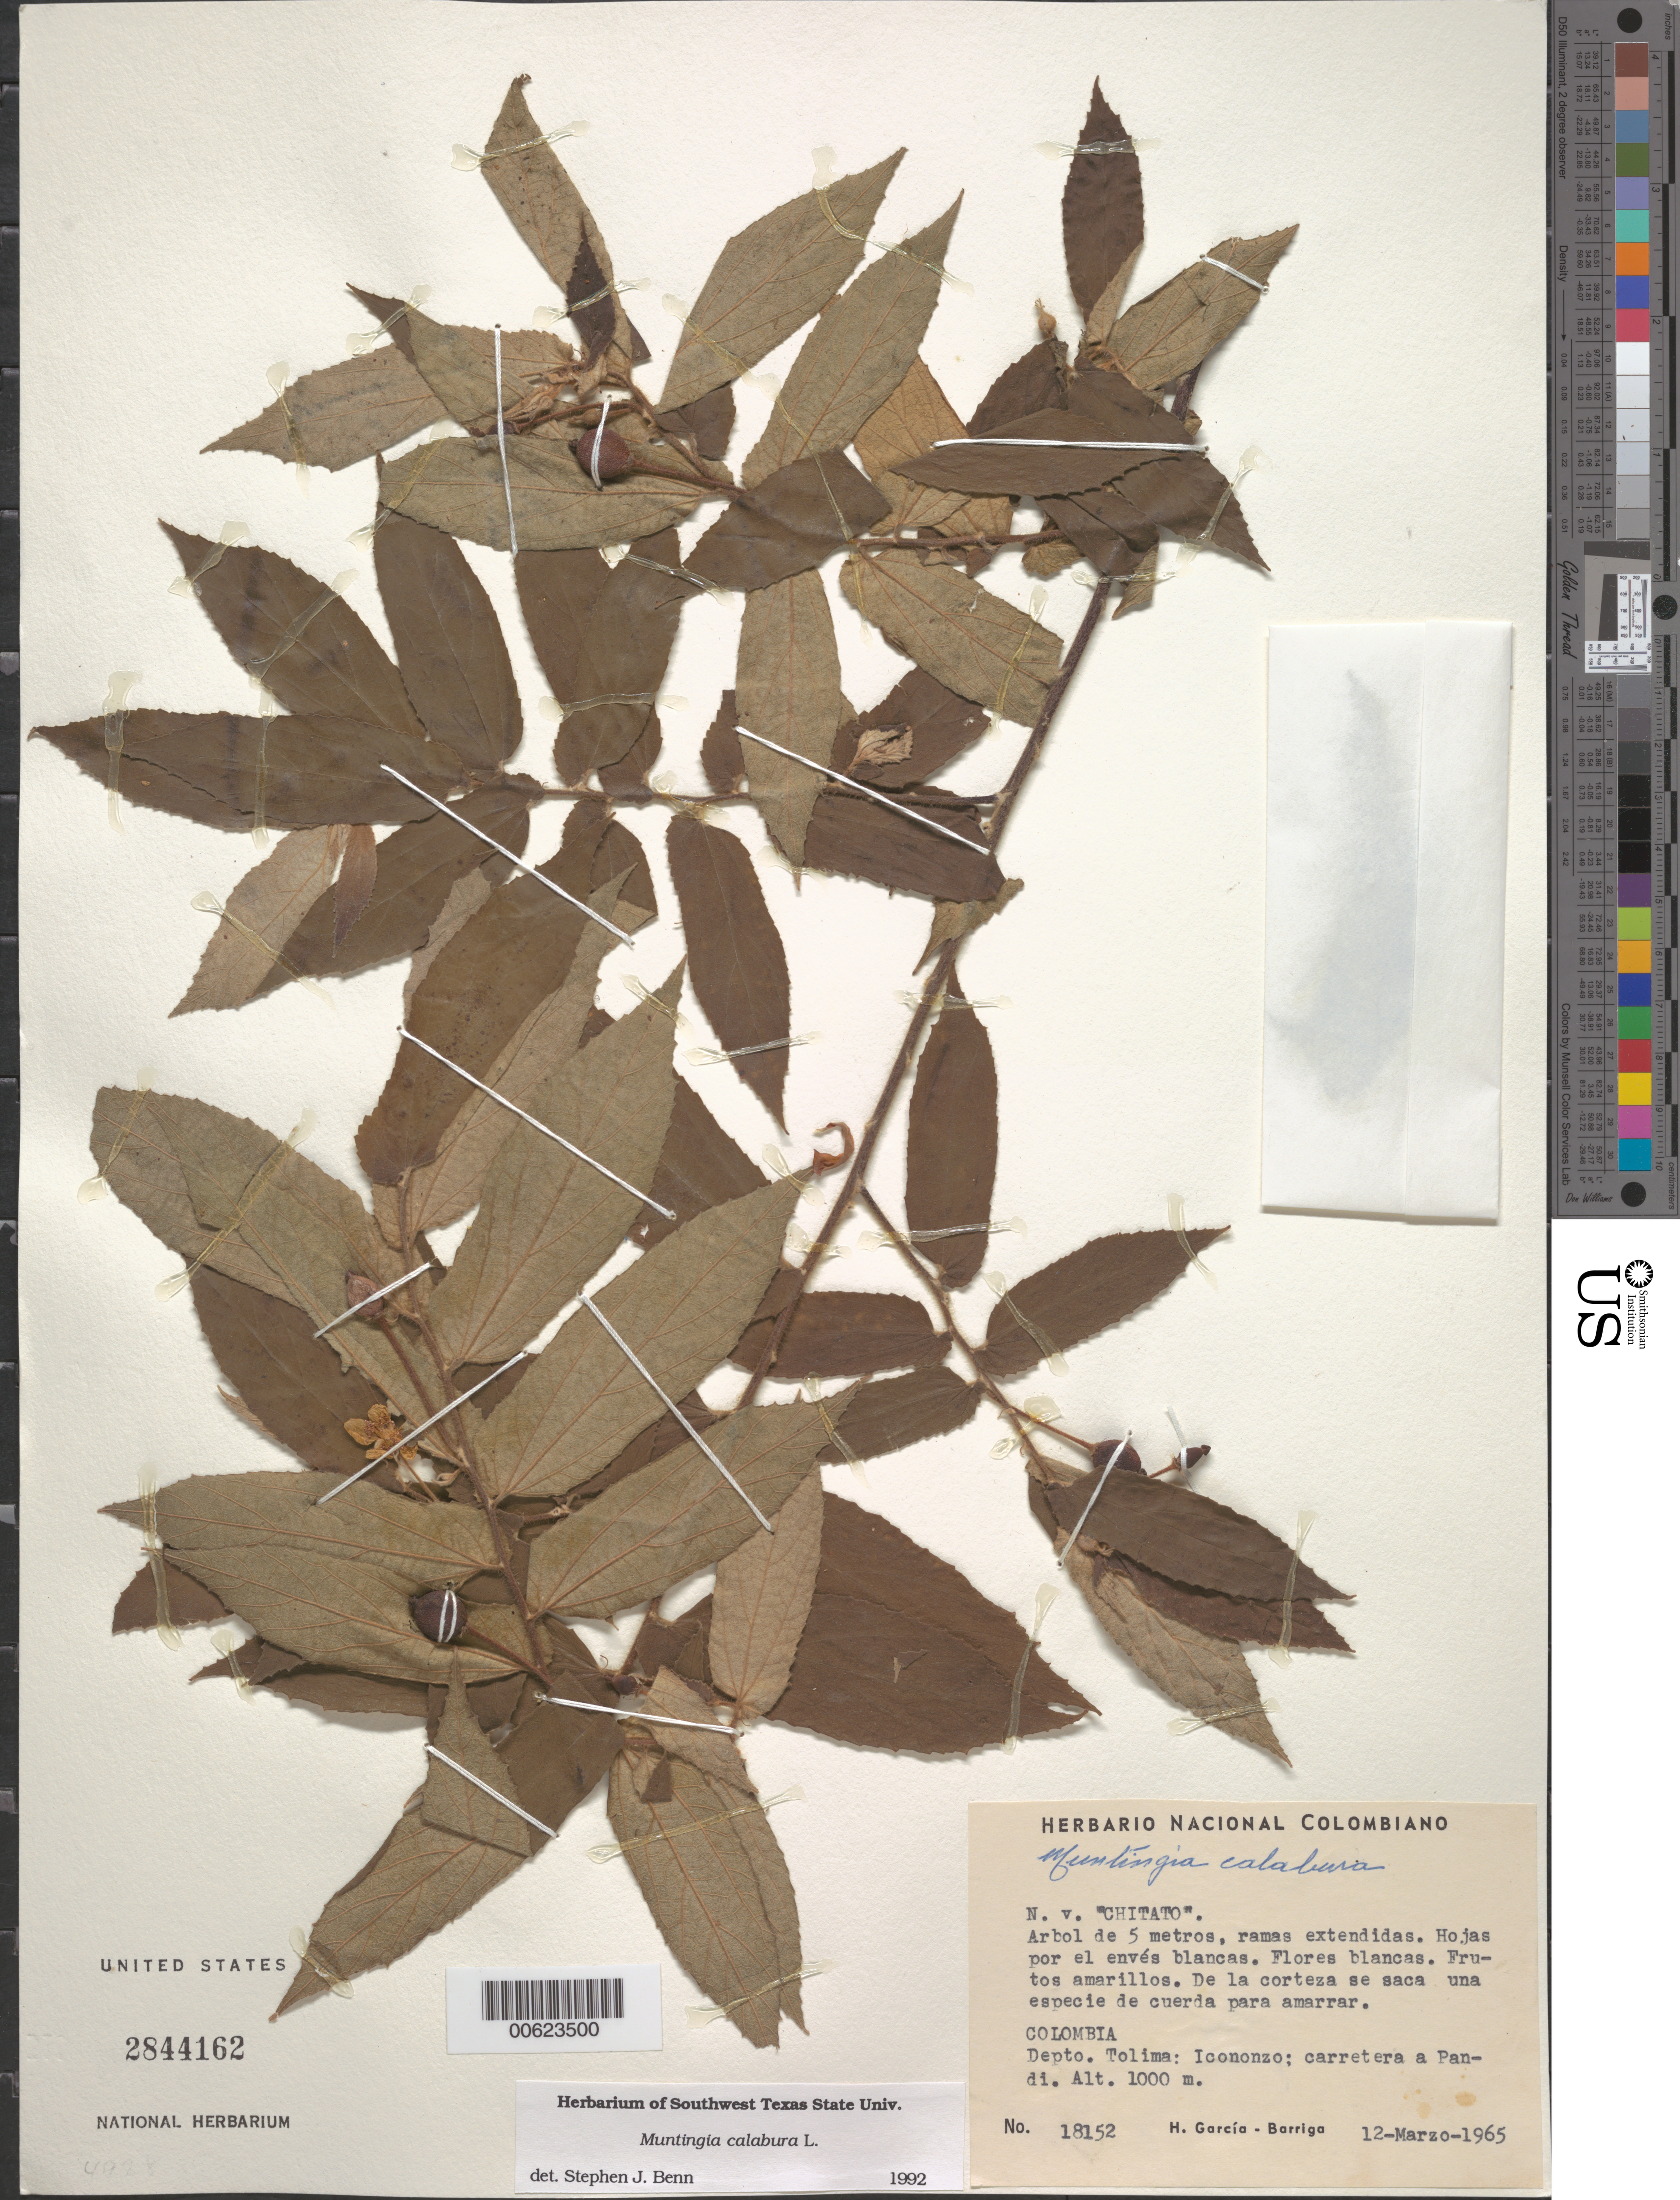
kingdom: Plantae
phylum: Tracheophyta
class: Magnoliopsida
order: Malvales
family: Muntingiaceae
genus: Muntingia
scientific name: Muntingia calabura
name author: L.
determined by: Benn, S. J.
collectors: H. García Barriga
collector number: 18152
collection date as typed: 12 Mar 1965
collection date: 1965-03-12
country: Colombia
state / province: Tolima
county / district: Icononzo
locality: Carretera a Pandi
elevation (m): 1000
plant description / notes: Common name: Chitato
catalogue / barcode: US 2844162